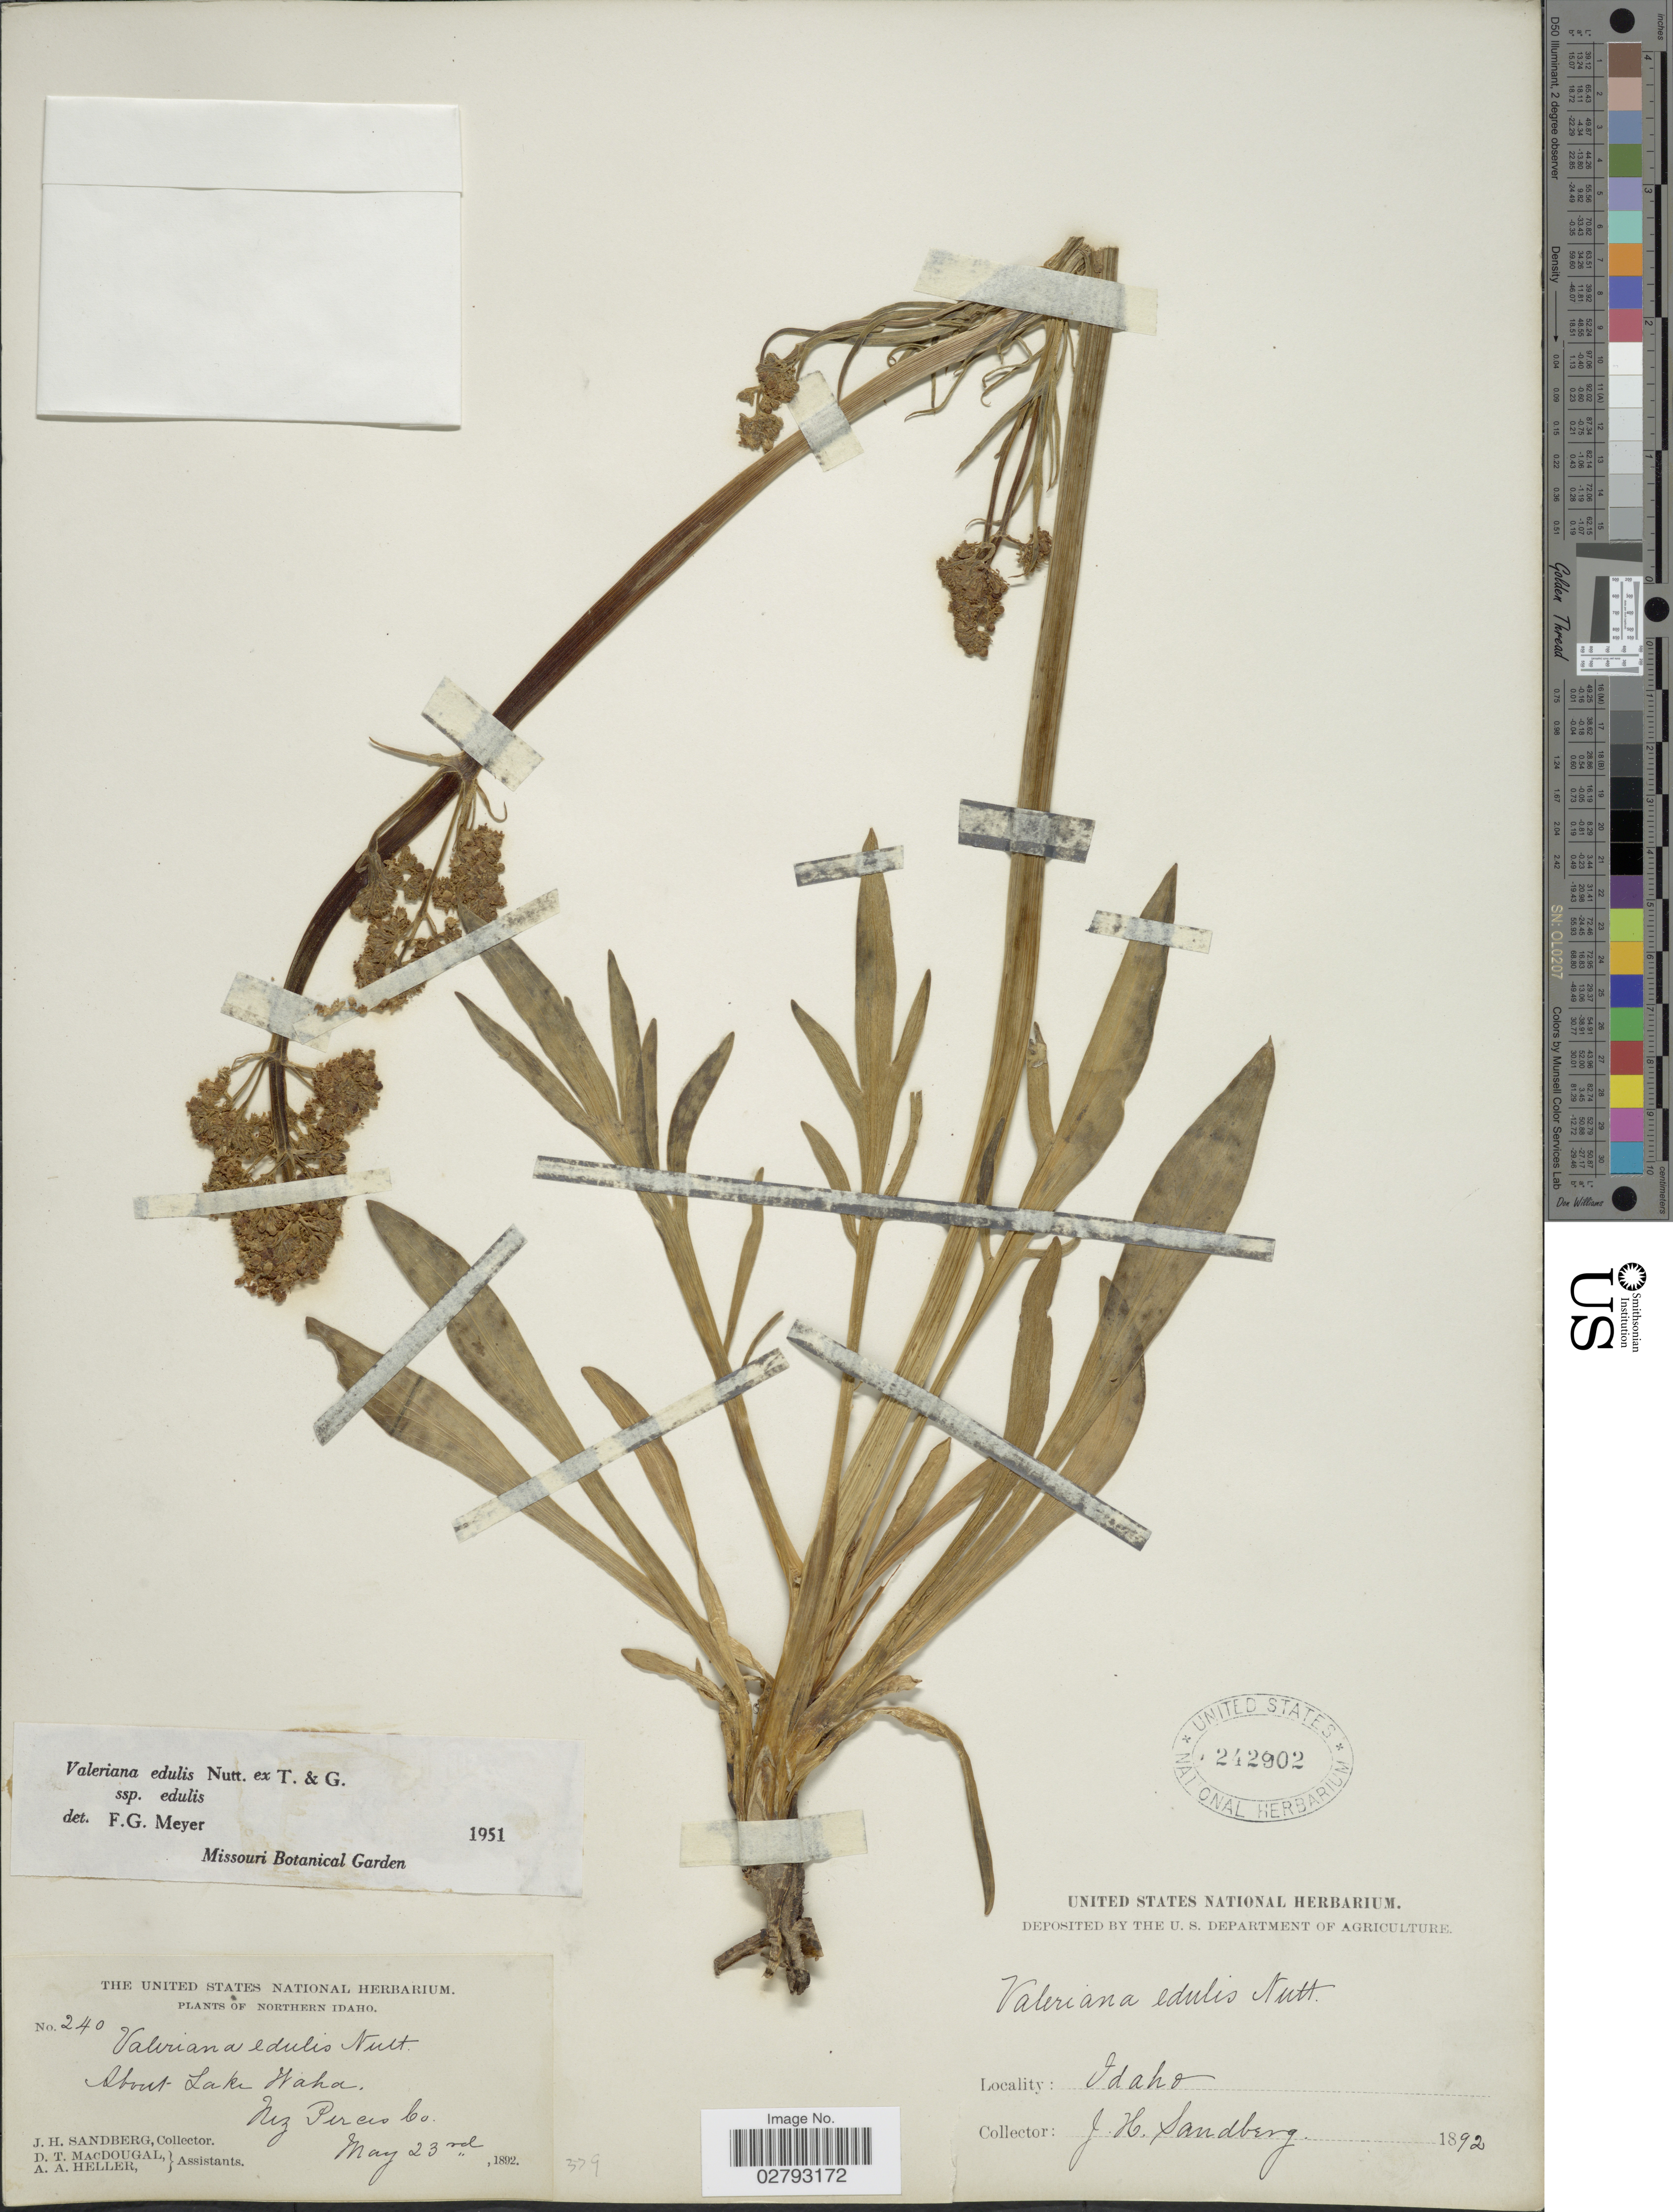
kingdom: Plantae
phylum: Tracheophyta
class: Magnoliopsida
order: Dipsacales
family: Caprifoliaceae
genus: Valeriana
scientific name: Valeriana edulis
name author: Nutt.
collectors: J. H. Sandberg, D. T. MacDougal & A. A. Heller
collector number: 240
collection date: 1892-05-23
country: United States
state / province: Idaho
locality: Northern Idaho, About Lake Waha, Nez Perces Co.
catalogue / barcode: US 242902